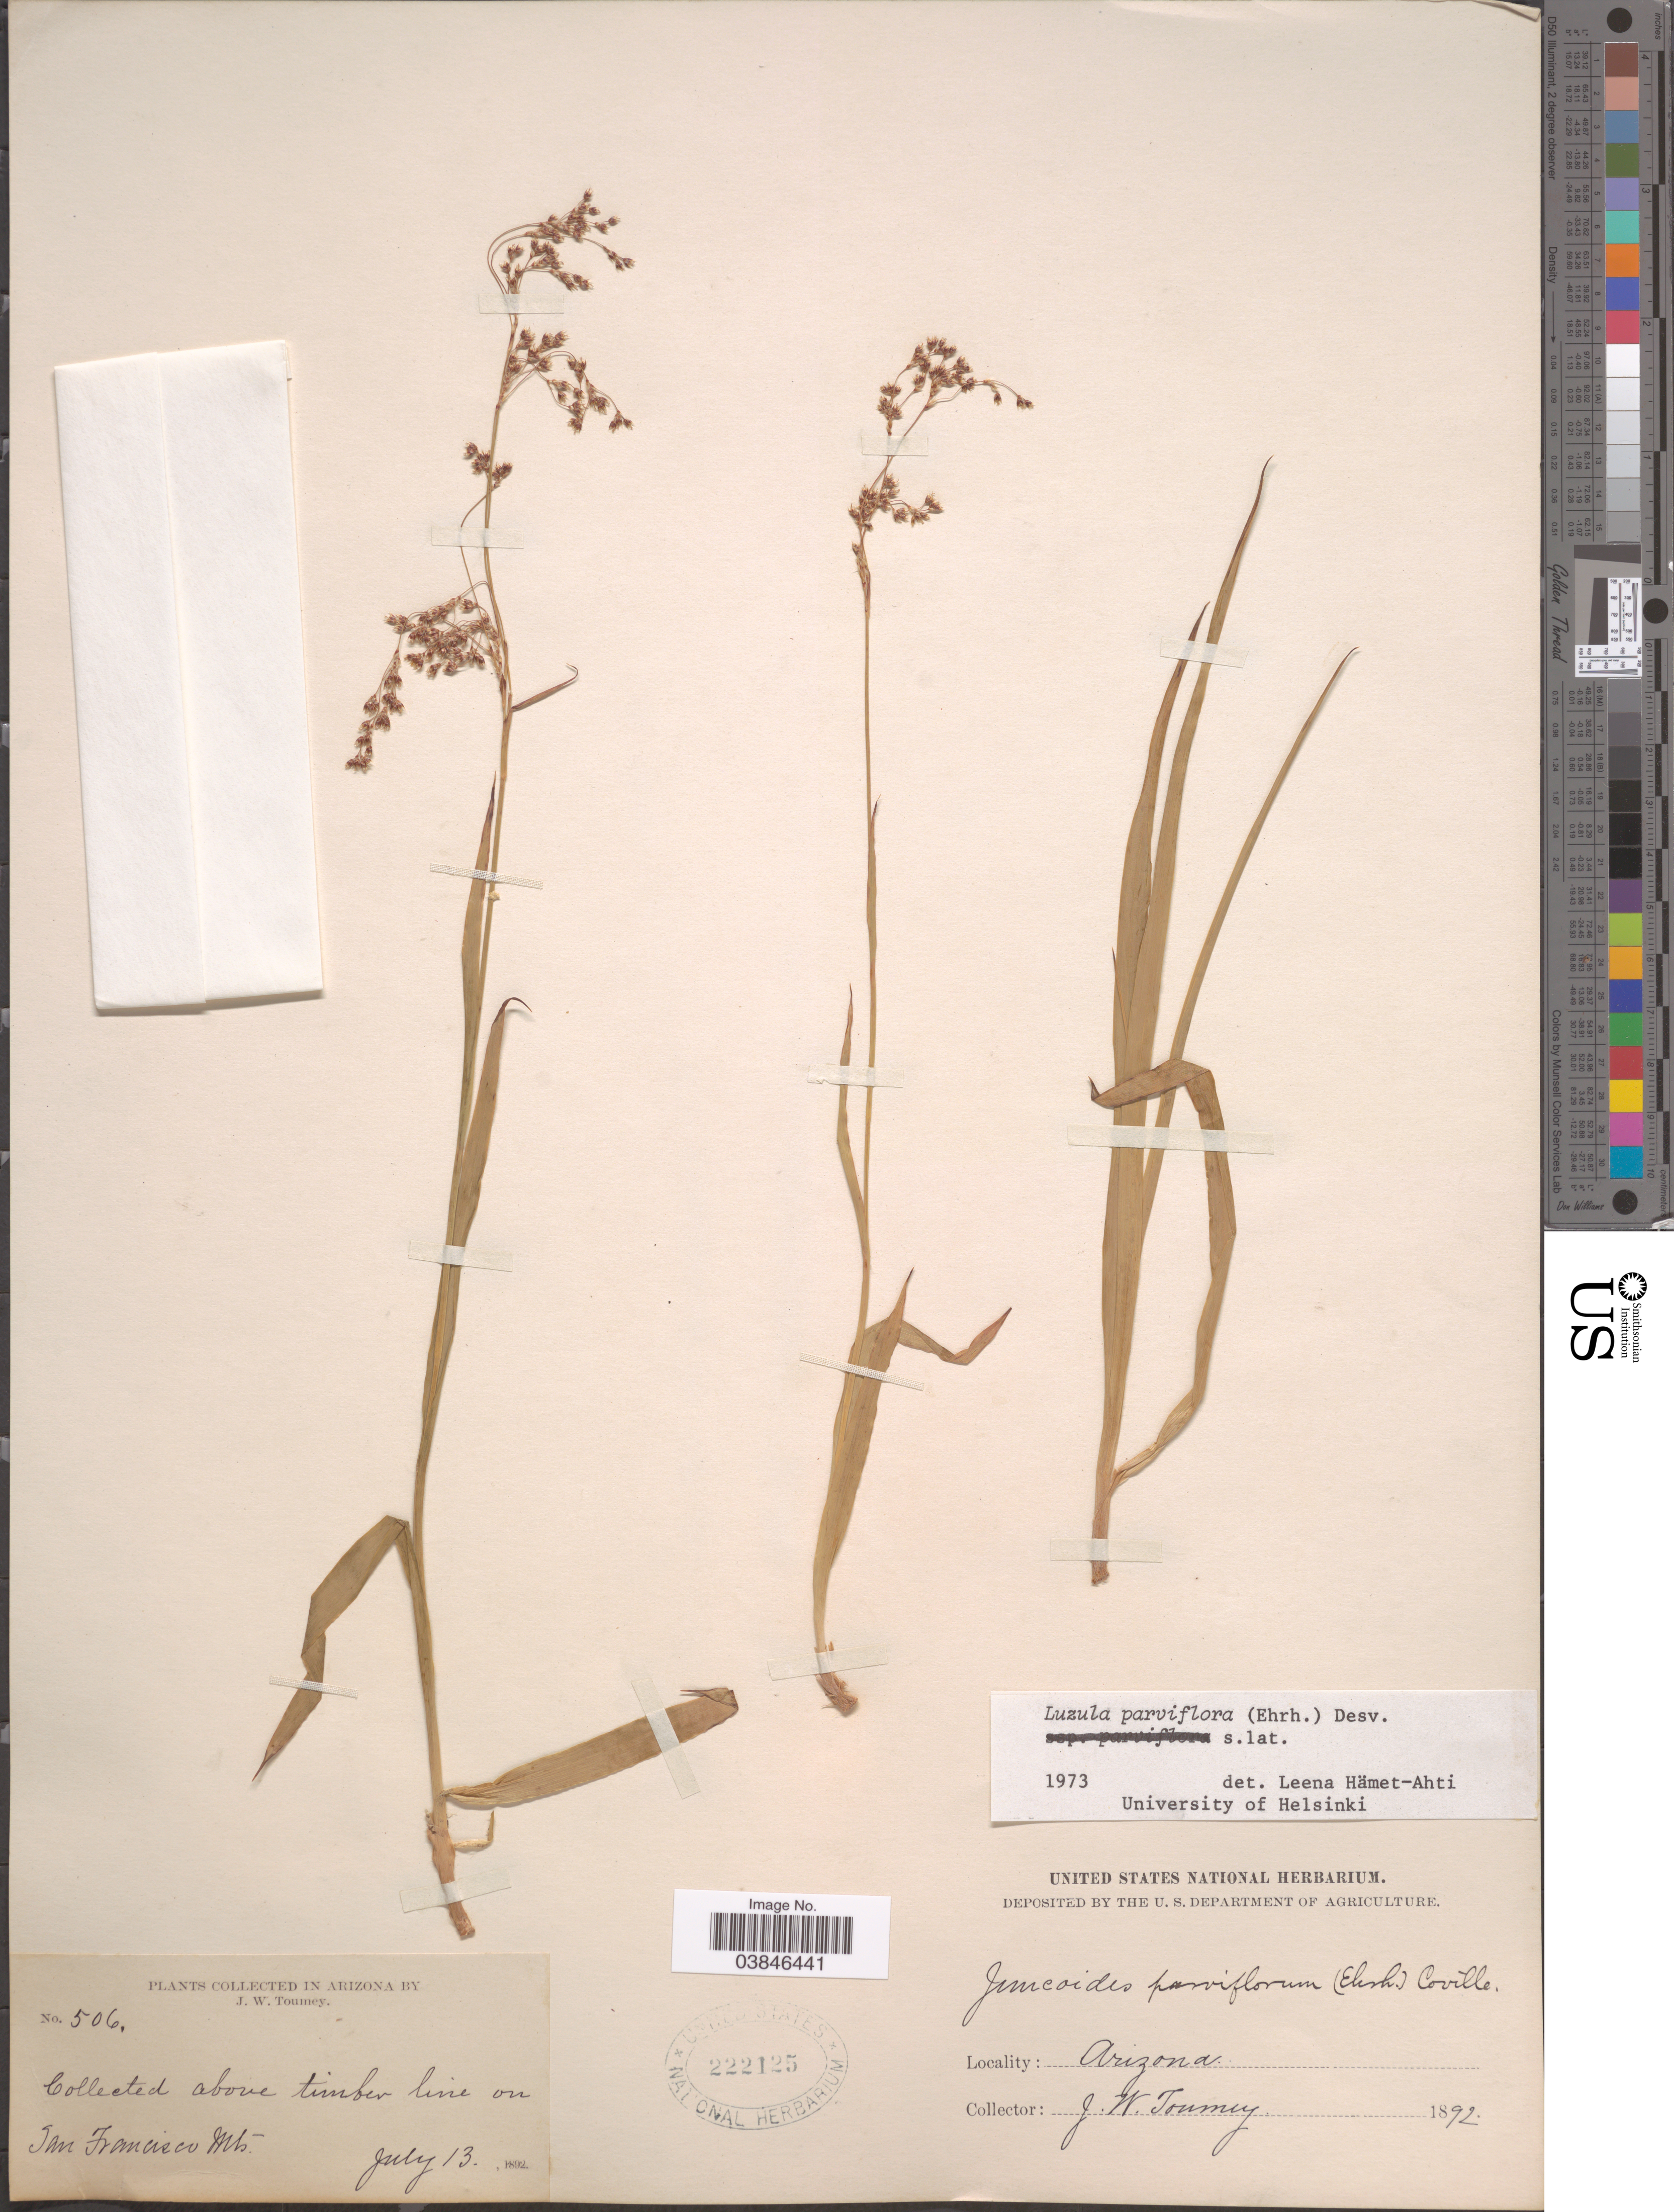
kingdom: Plantae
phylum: Tracheophyta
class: Liliopsida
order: Poales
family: Juncaceae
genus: Luzula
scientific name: Luzula parviflora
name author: (Ehrh.) Desv.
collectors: J. W. Toumey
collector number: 506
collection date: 1892-07-13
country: United States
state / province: Arizona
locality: Above timber line on San Francisco Mts.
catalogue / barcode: US 222125